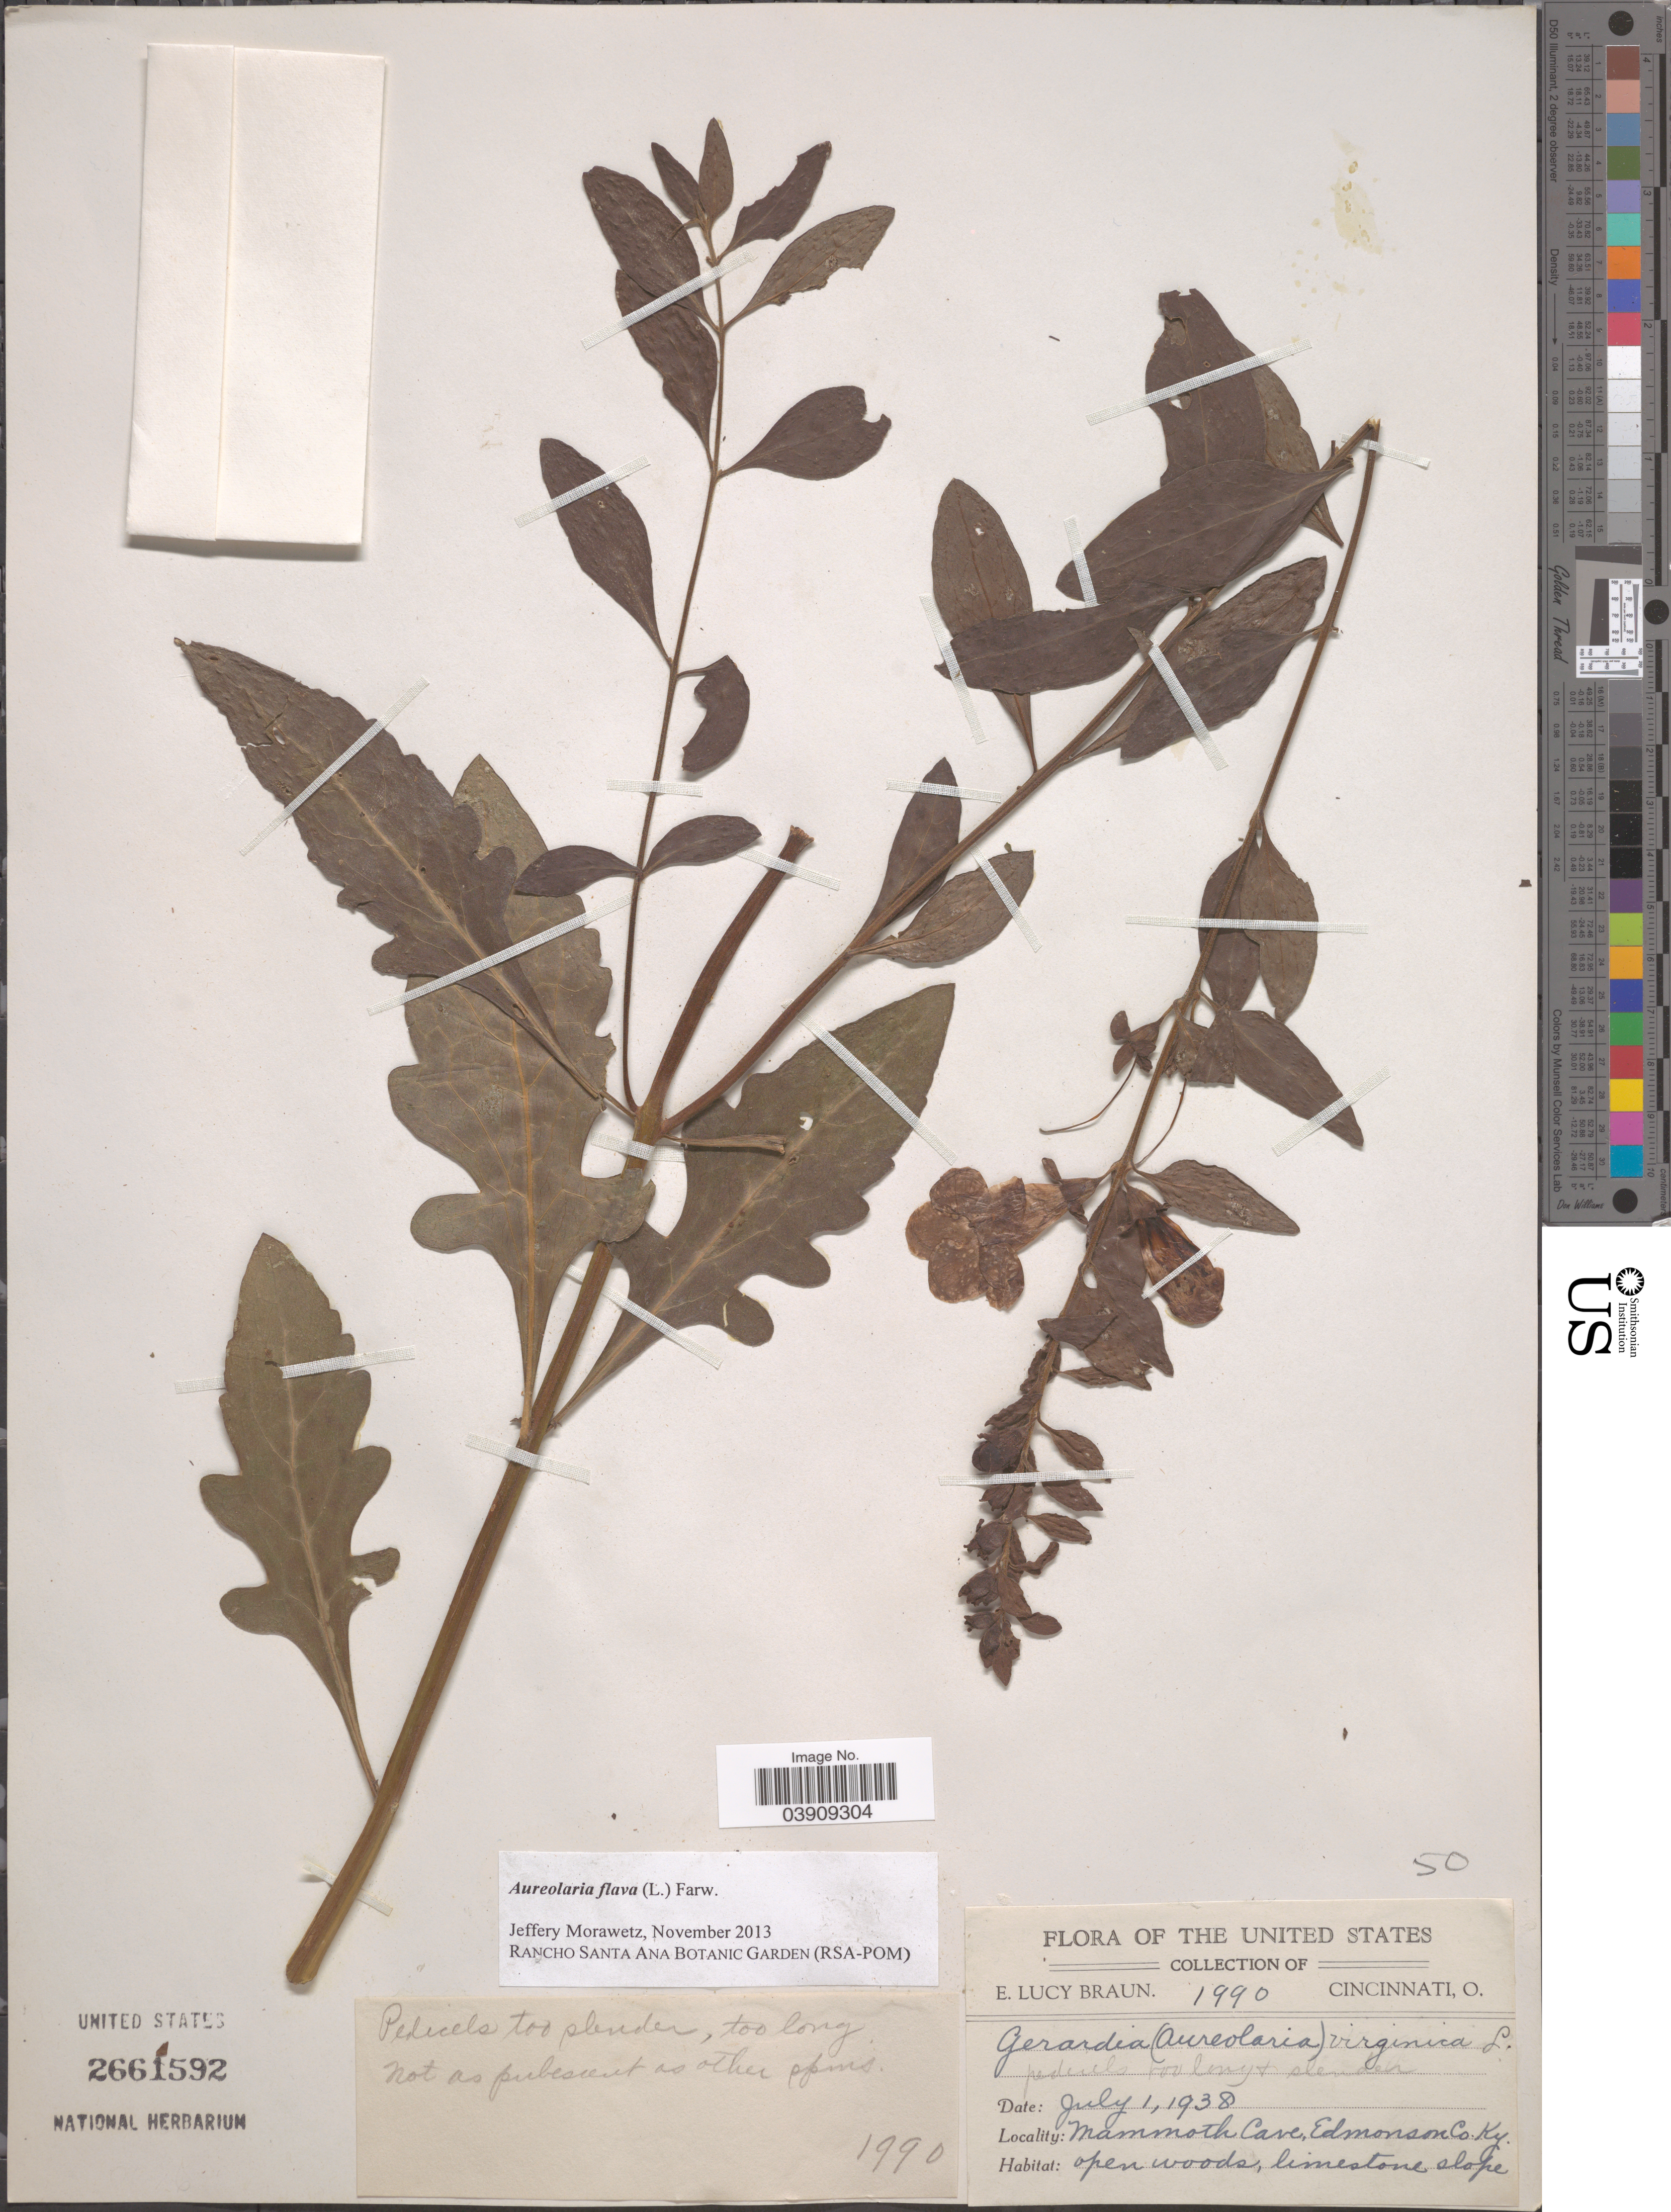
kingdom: Plantae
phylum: Tracheophyta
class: Magnoliopsida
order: Lamiales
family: Orobanchaceae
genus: Aureolaria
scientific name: Aureolaria flava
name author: (L.) Farw.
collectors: E. L. Braun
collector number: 1990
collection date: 1938-07-01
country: United States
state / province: Kentucky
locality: Mammoth Cave, Edmonson Co.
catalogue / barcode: US 2661592